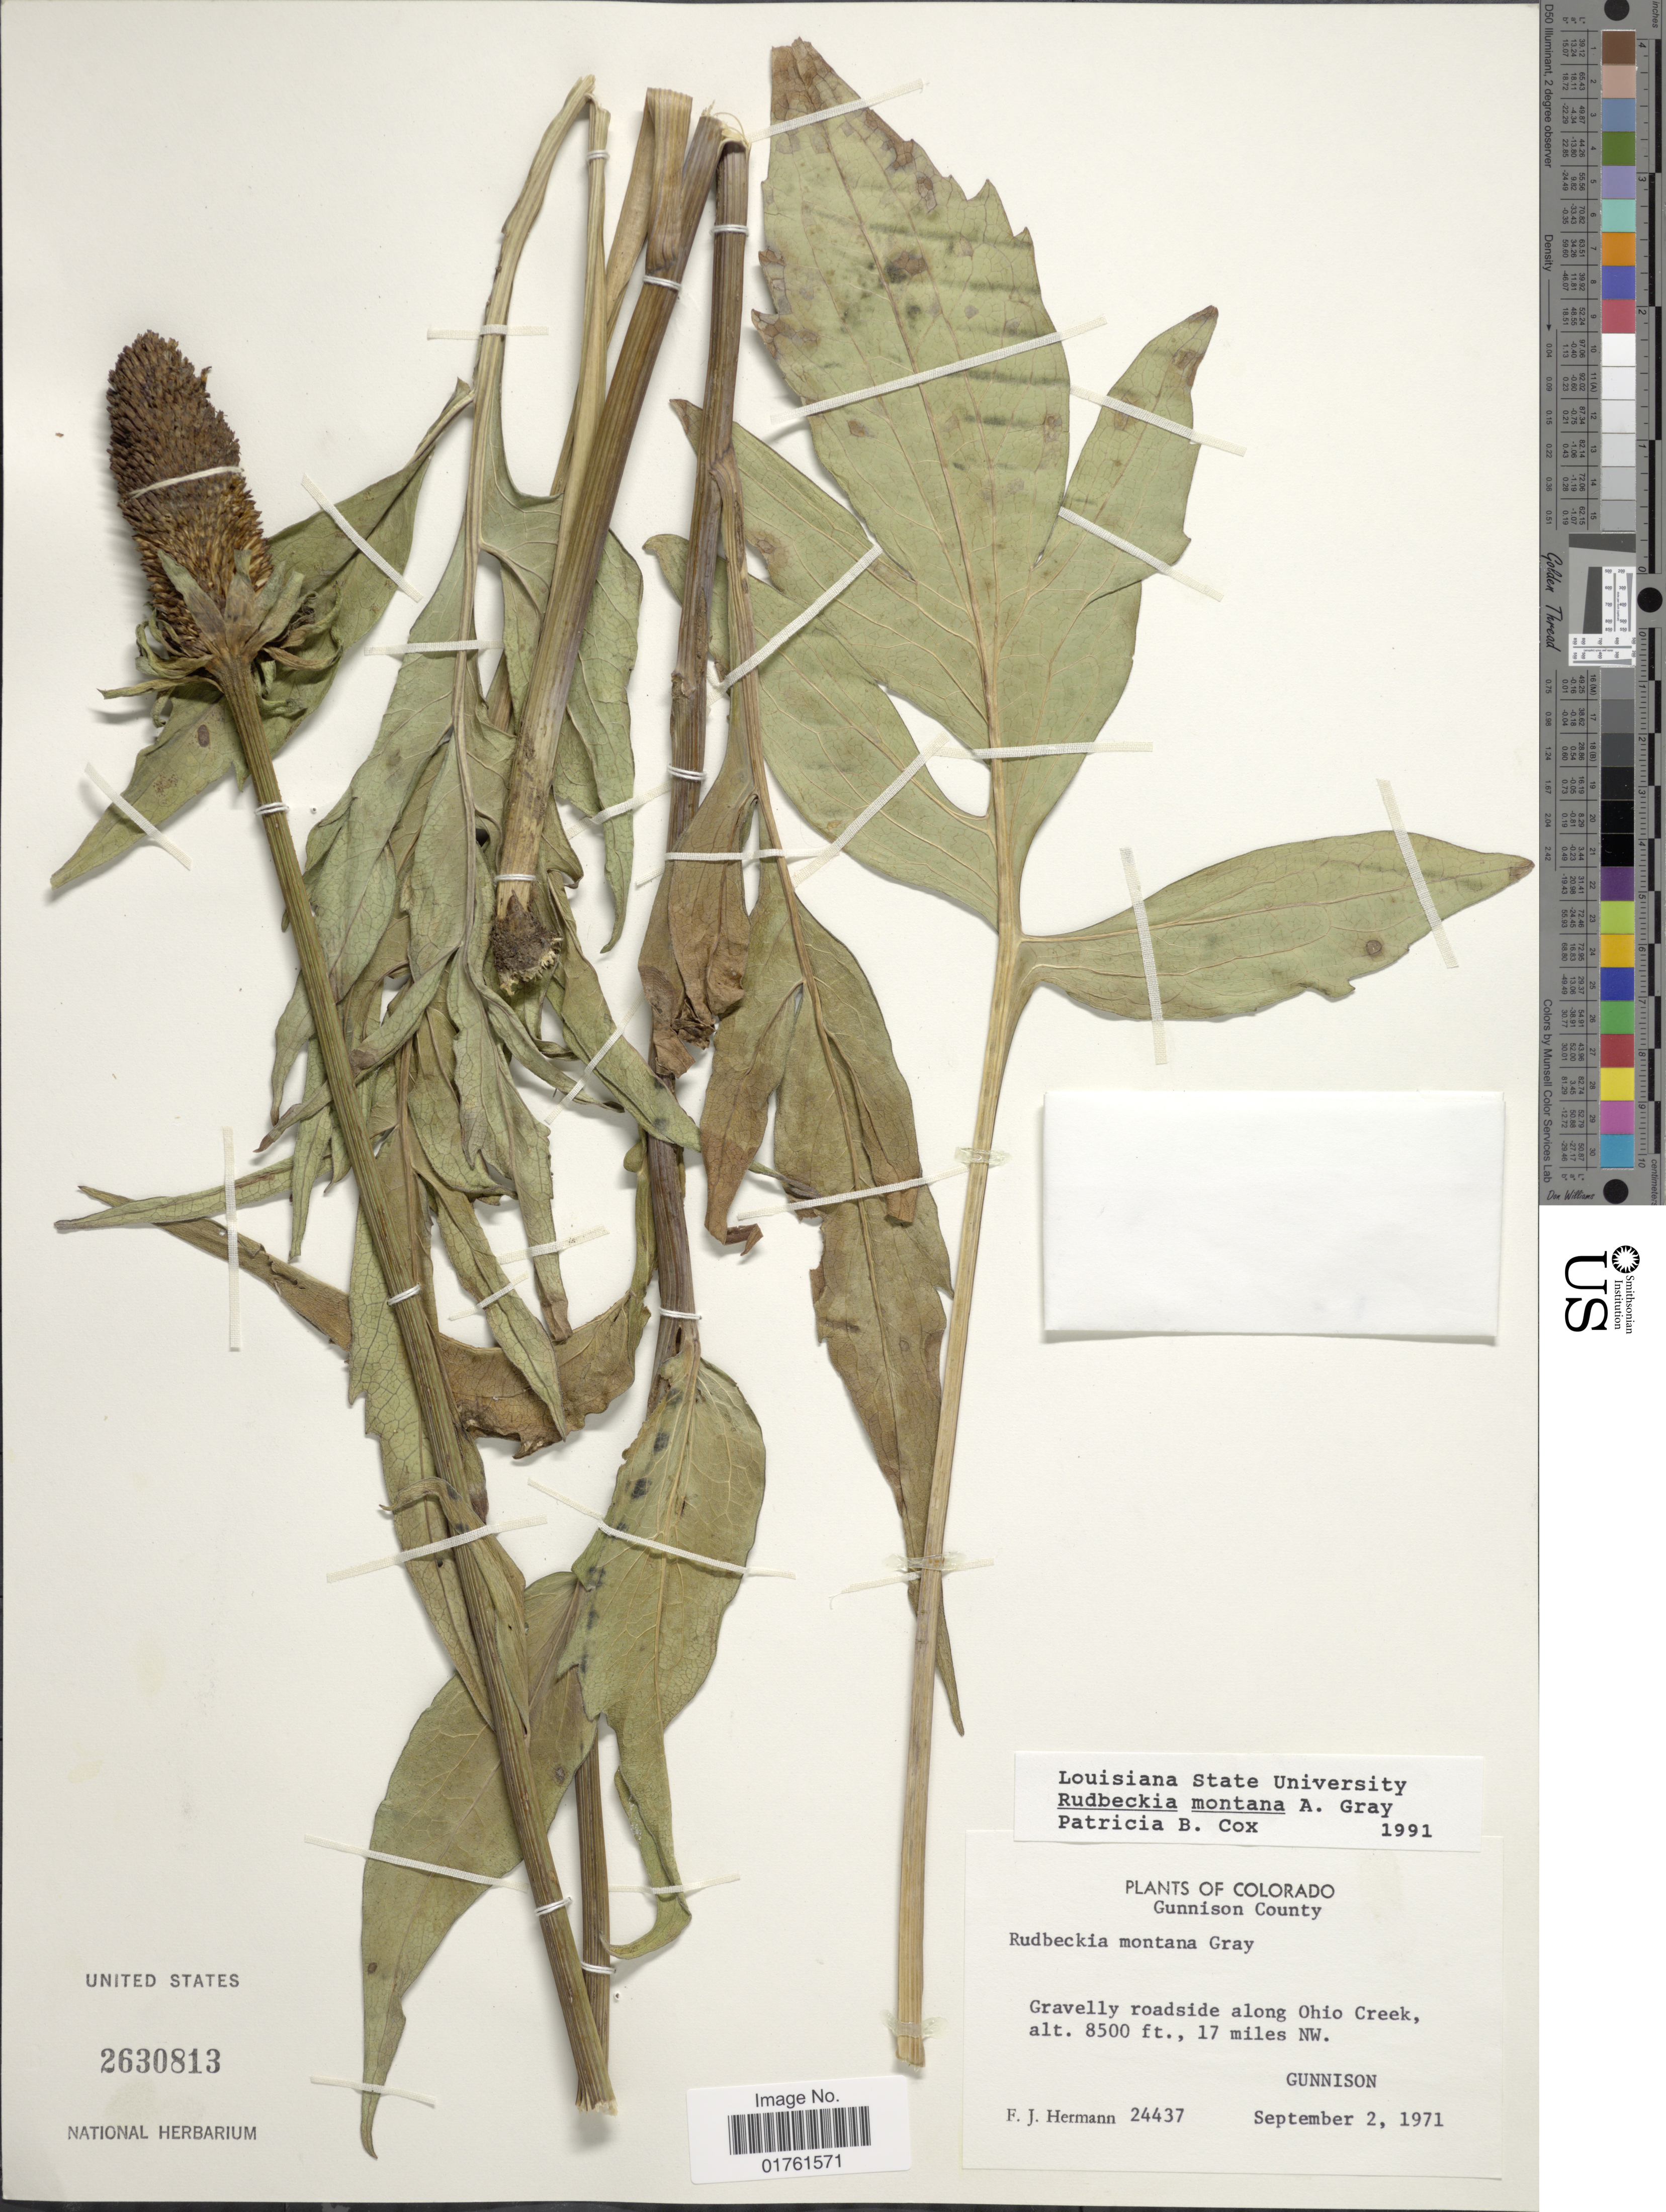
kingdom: Plantae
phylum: Tracheophyta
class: Magnoliopsida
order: Asterales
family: Asteraceae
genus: Rudbeckia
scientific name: Rudbeckia montana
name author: A. Gray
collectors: F. J. Hermann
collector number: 24437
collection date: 1971-09-02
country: United States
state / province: Colorado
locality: Gunnison County, Gravelly roadside along the Ohio Creek., 17 miles NW Gunnison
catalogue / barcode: US 2630813